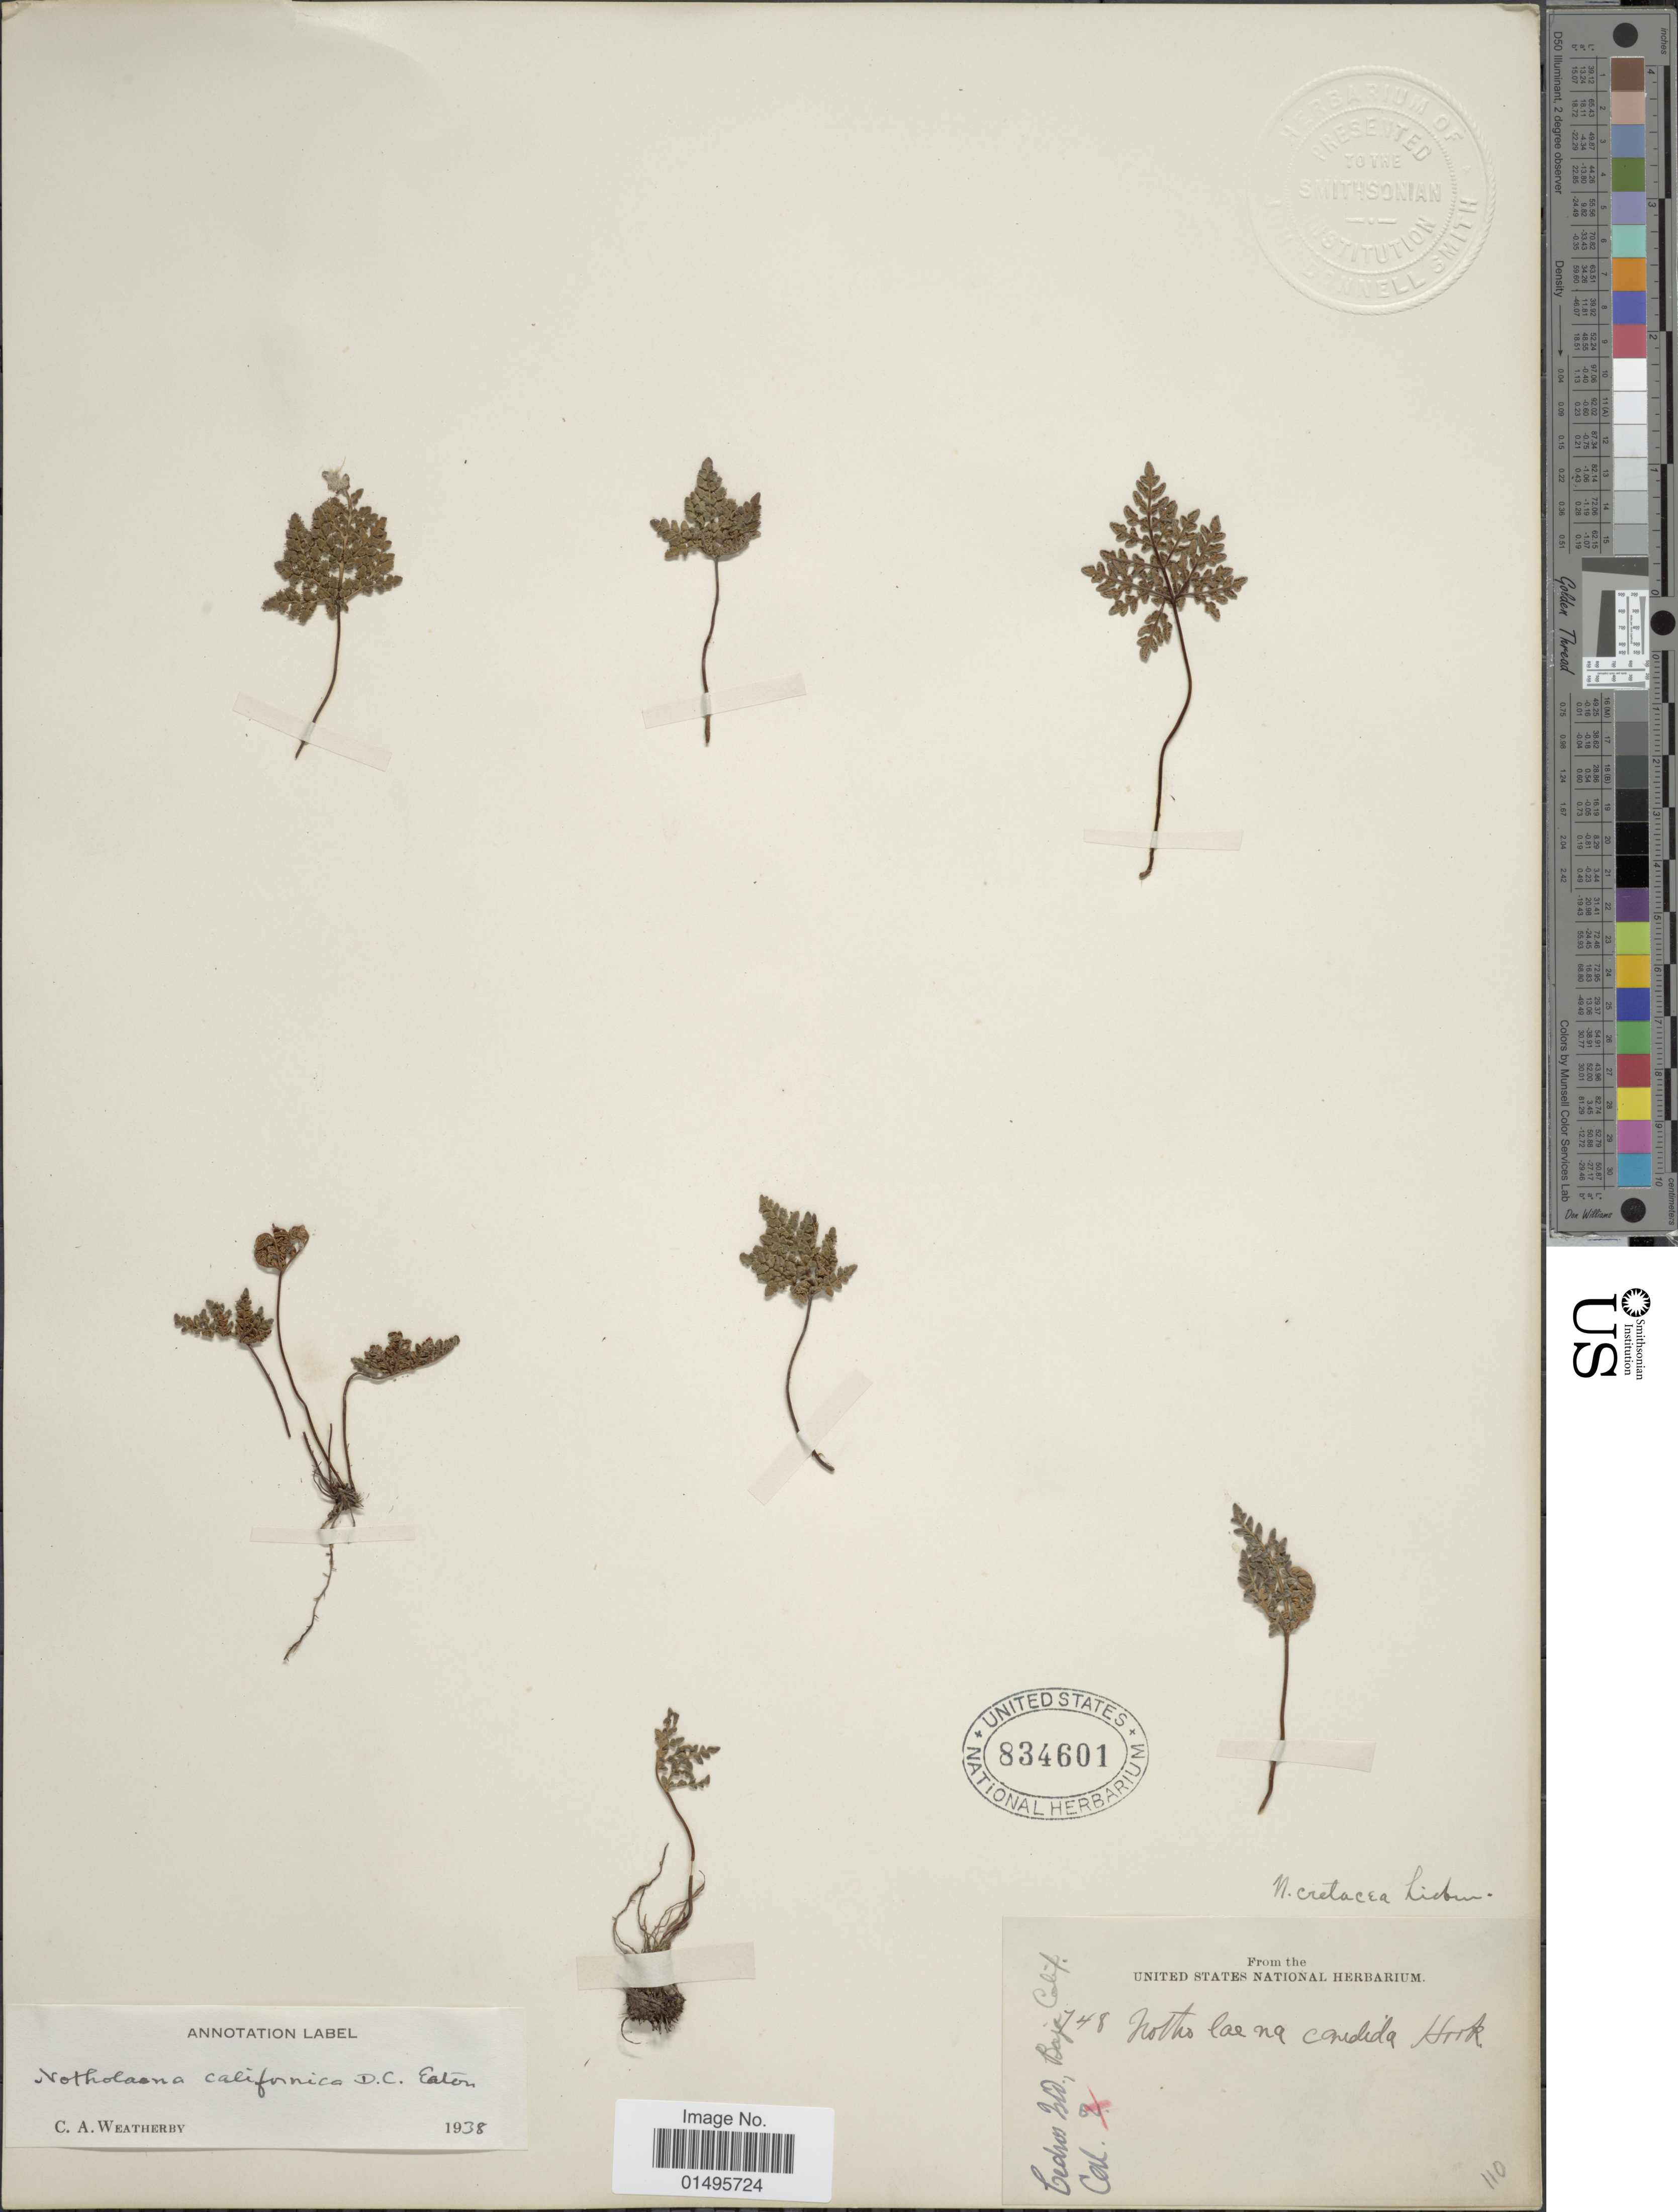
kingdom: Plantae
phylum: Tracheophyta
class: Polypodiopsida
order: Polypodiales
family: Pteridaceae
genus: Notholaena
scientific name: Notholaena californica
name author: D.C. Eaton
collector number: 748 *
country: Mexico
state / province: Baja California Norte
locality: Cedros Isld.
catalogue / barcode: US 834601